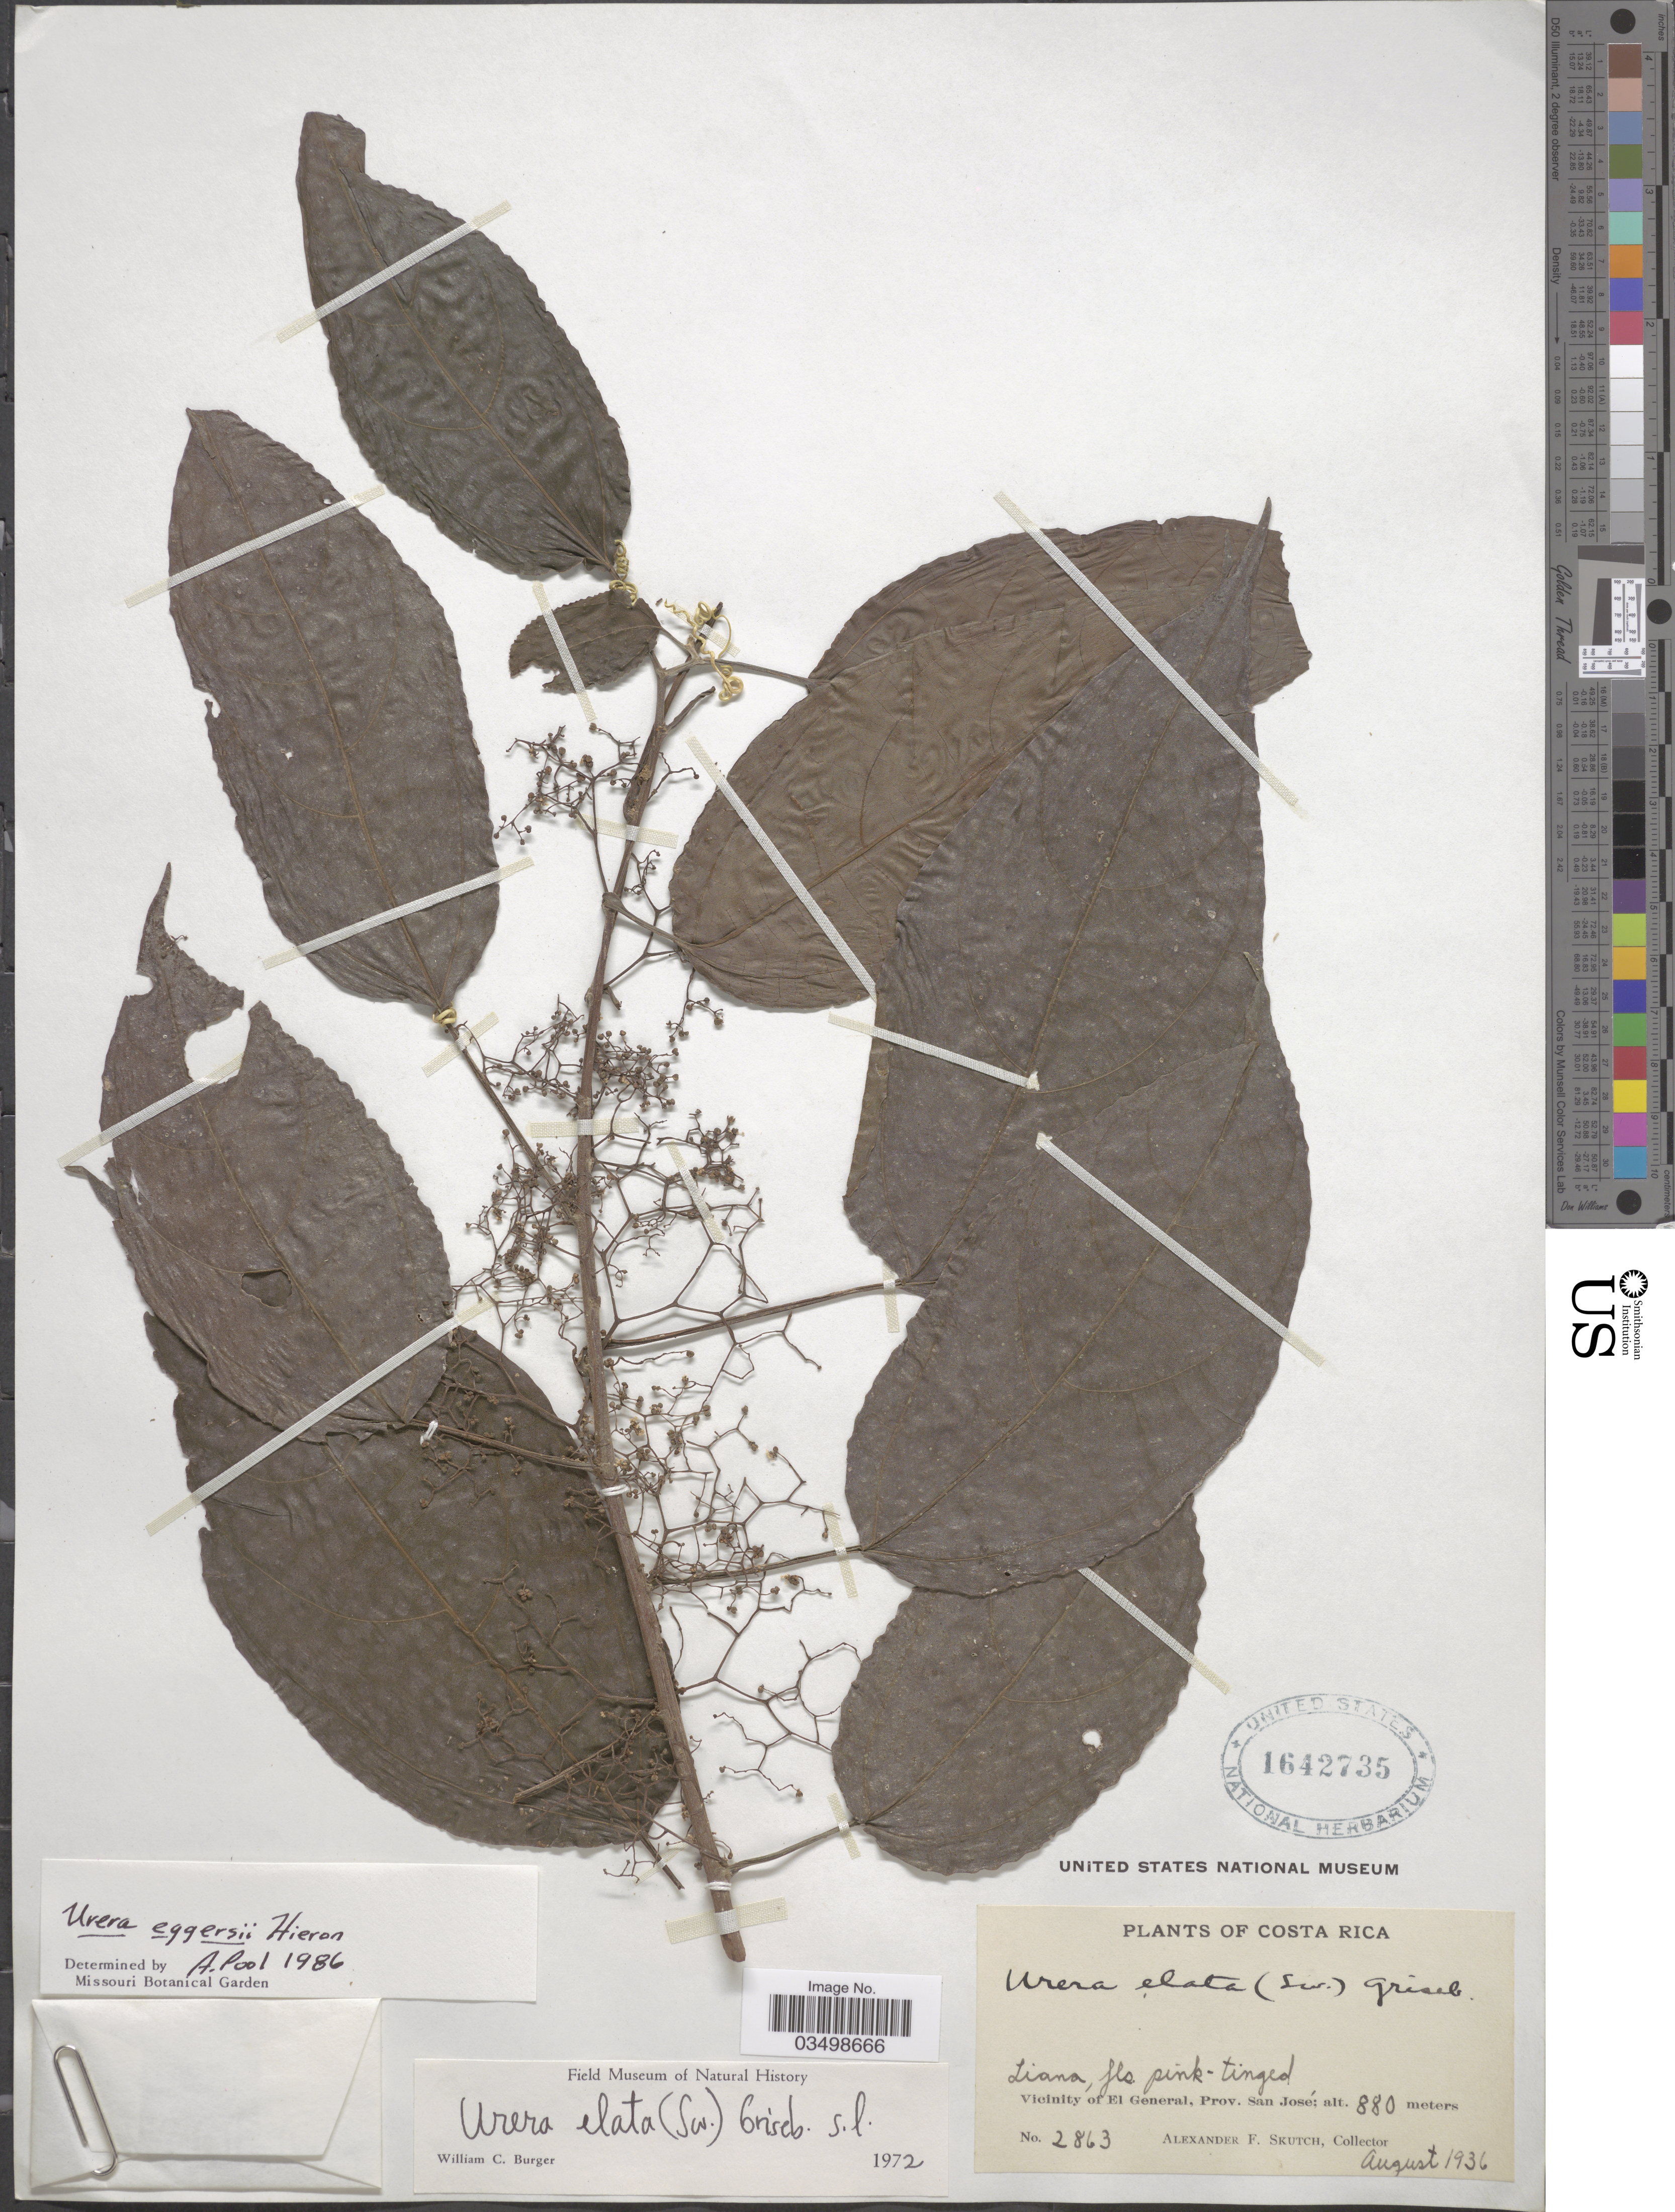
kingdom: Plantae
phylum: Tracheophyta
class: Magnoliopsida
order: Rosales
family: Urticaceae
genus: Urera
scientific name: Urera eggersii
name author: Hieron.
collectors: A. F. Skutch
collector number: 2863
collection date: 1936-08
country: Costa Rica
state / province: San José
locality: Vicinity of El General.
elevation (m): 880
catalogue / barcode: US 1642735